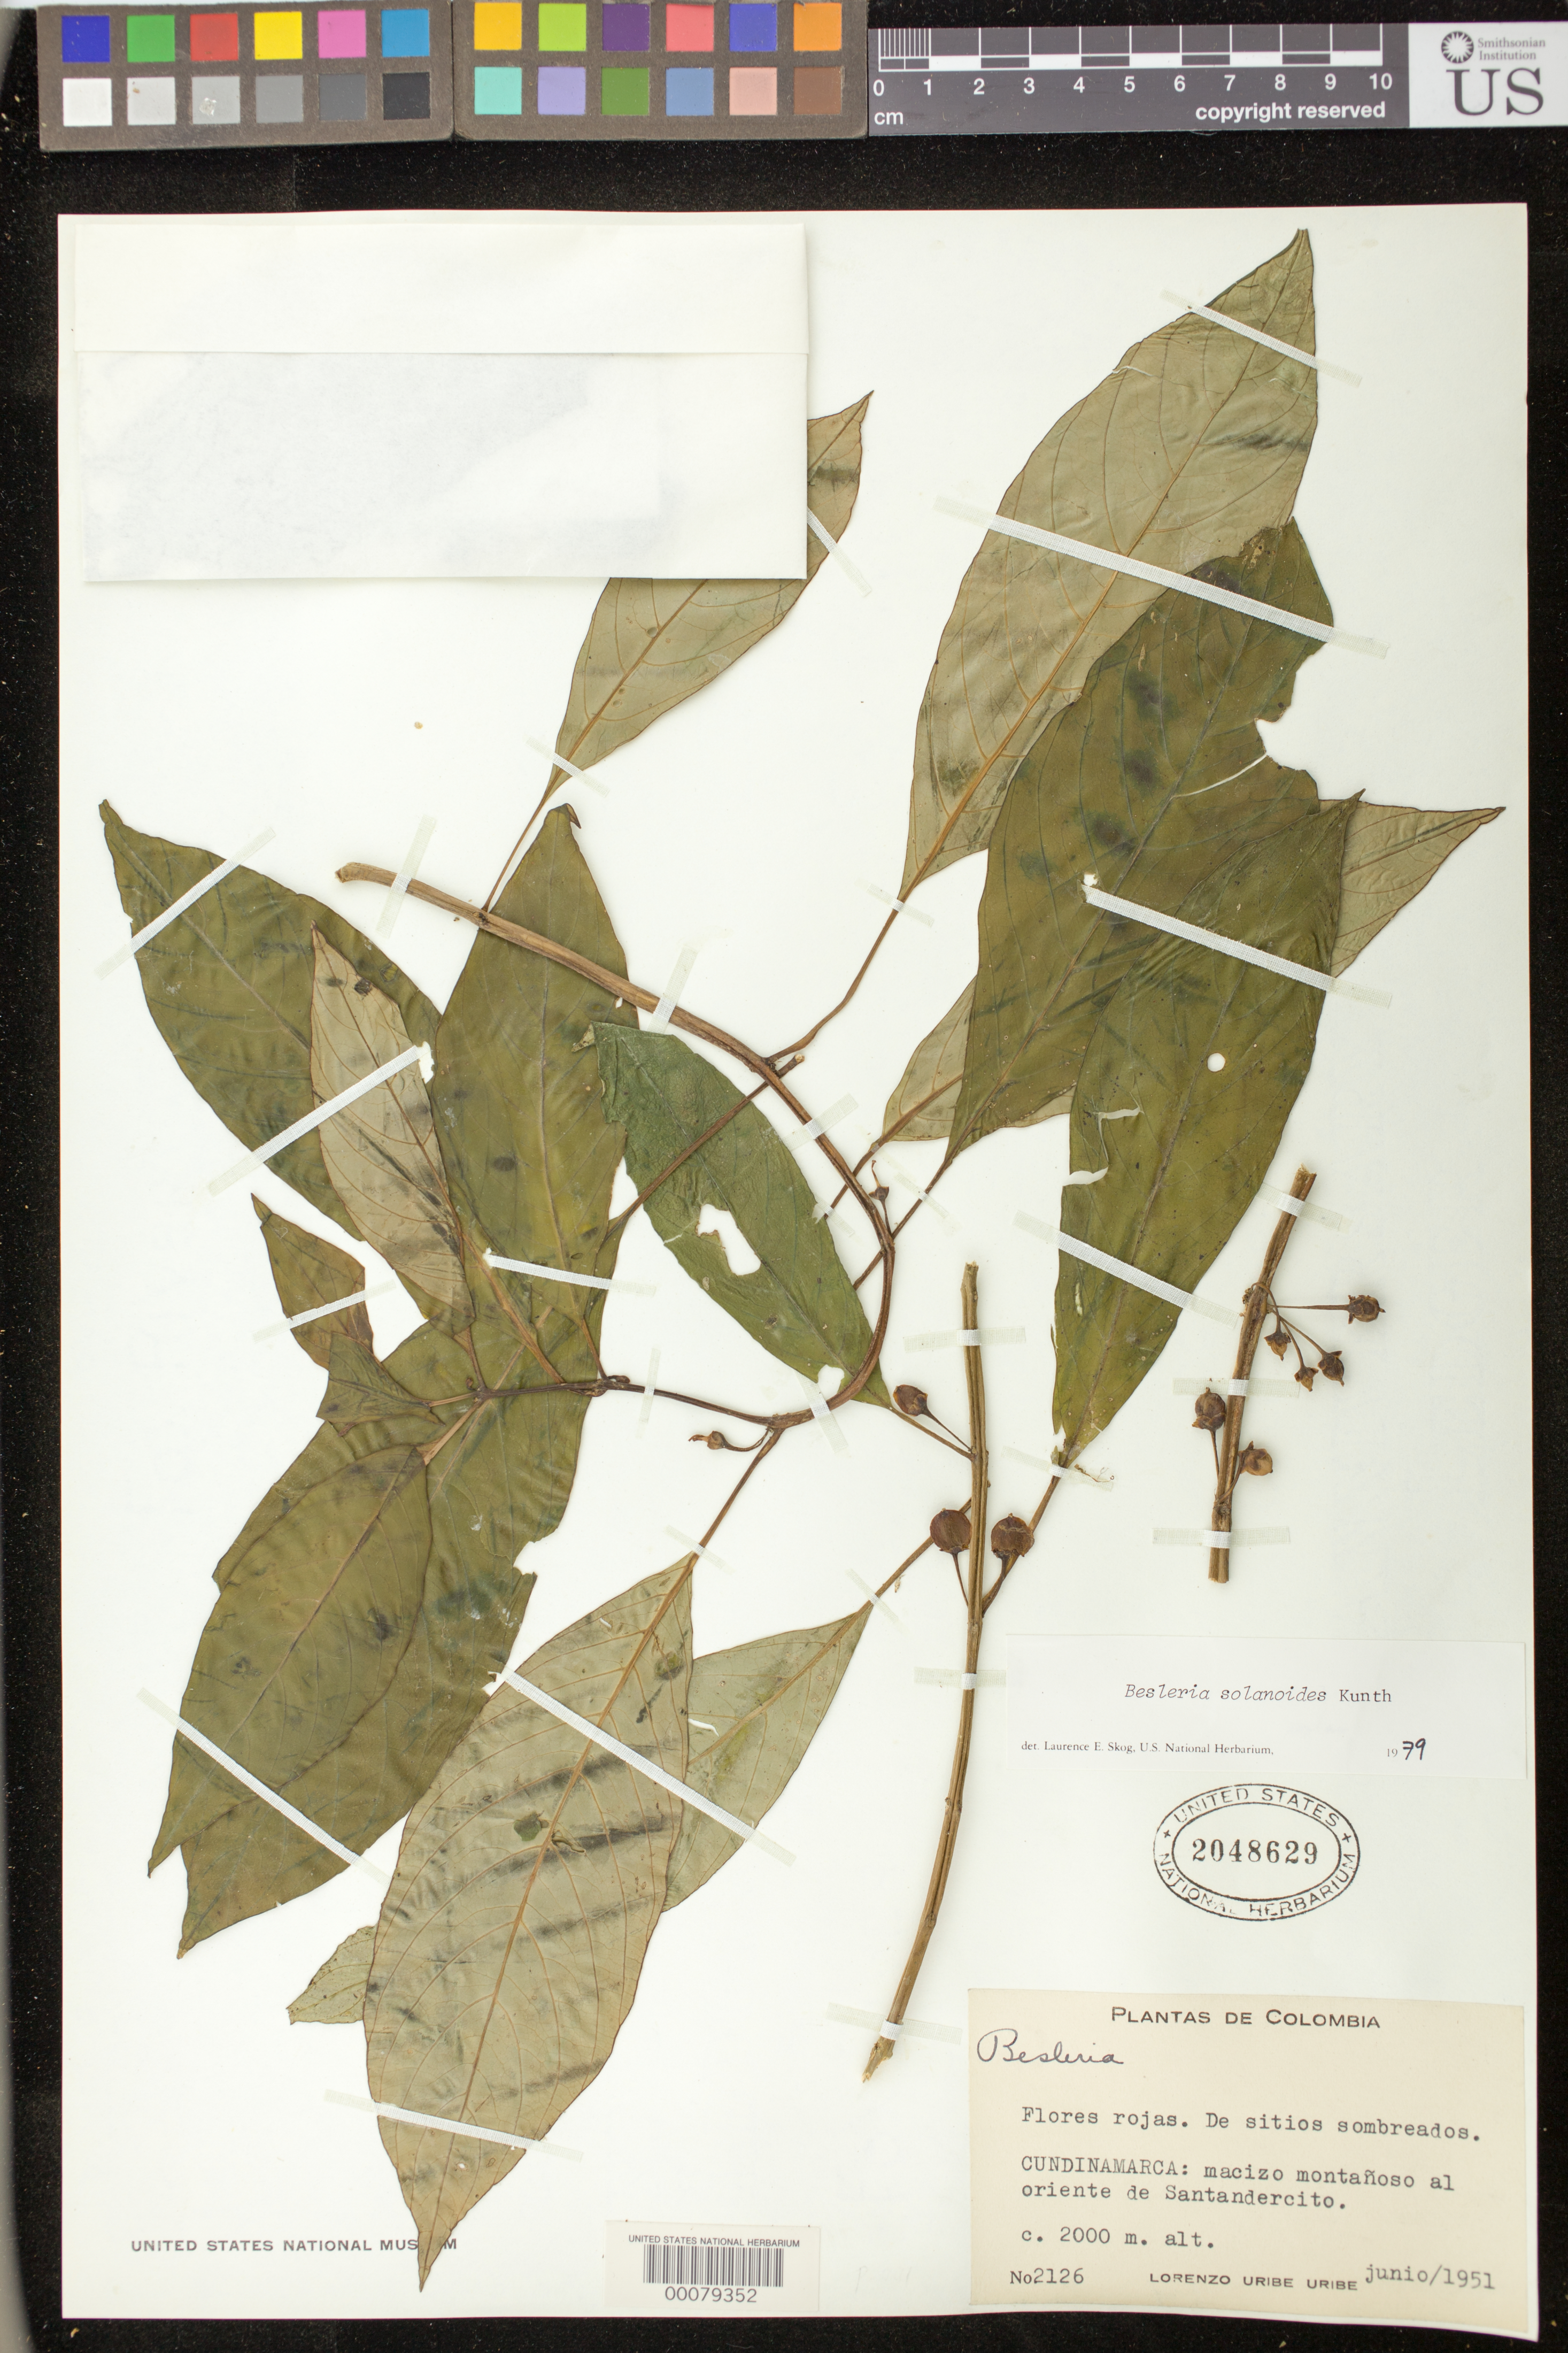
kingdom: Plantae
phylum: Tracheophyta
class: Magnoliopsida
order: Lamiales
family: Gesneriaceae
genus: Besleria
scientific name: Besleria solanoides var. solanoides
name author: Kunth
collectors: L. Uribe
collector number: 2126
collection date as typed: Jun 1951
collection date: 1951-06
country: Colombia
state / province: Cundinamarca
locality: Massive mountains E of Santandercito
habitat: In shady places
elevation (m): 2000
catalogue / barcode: US 2048629